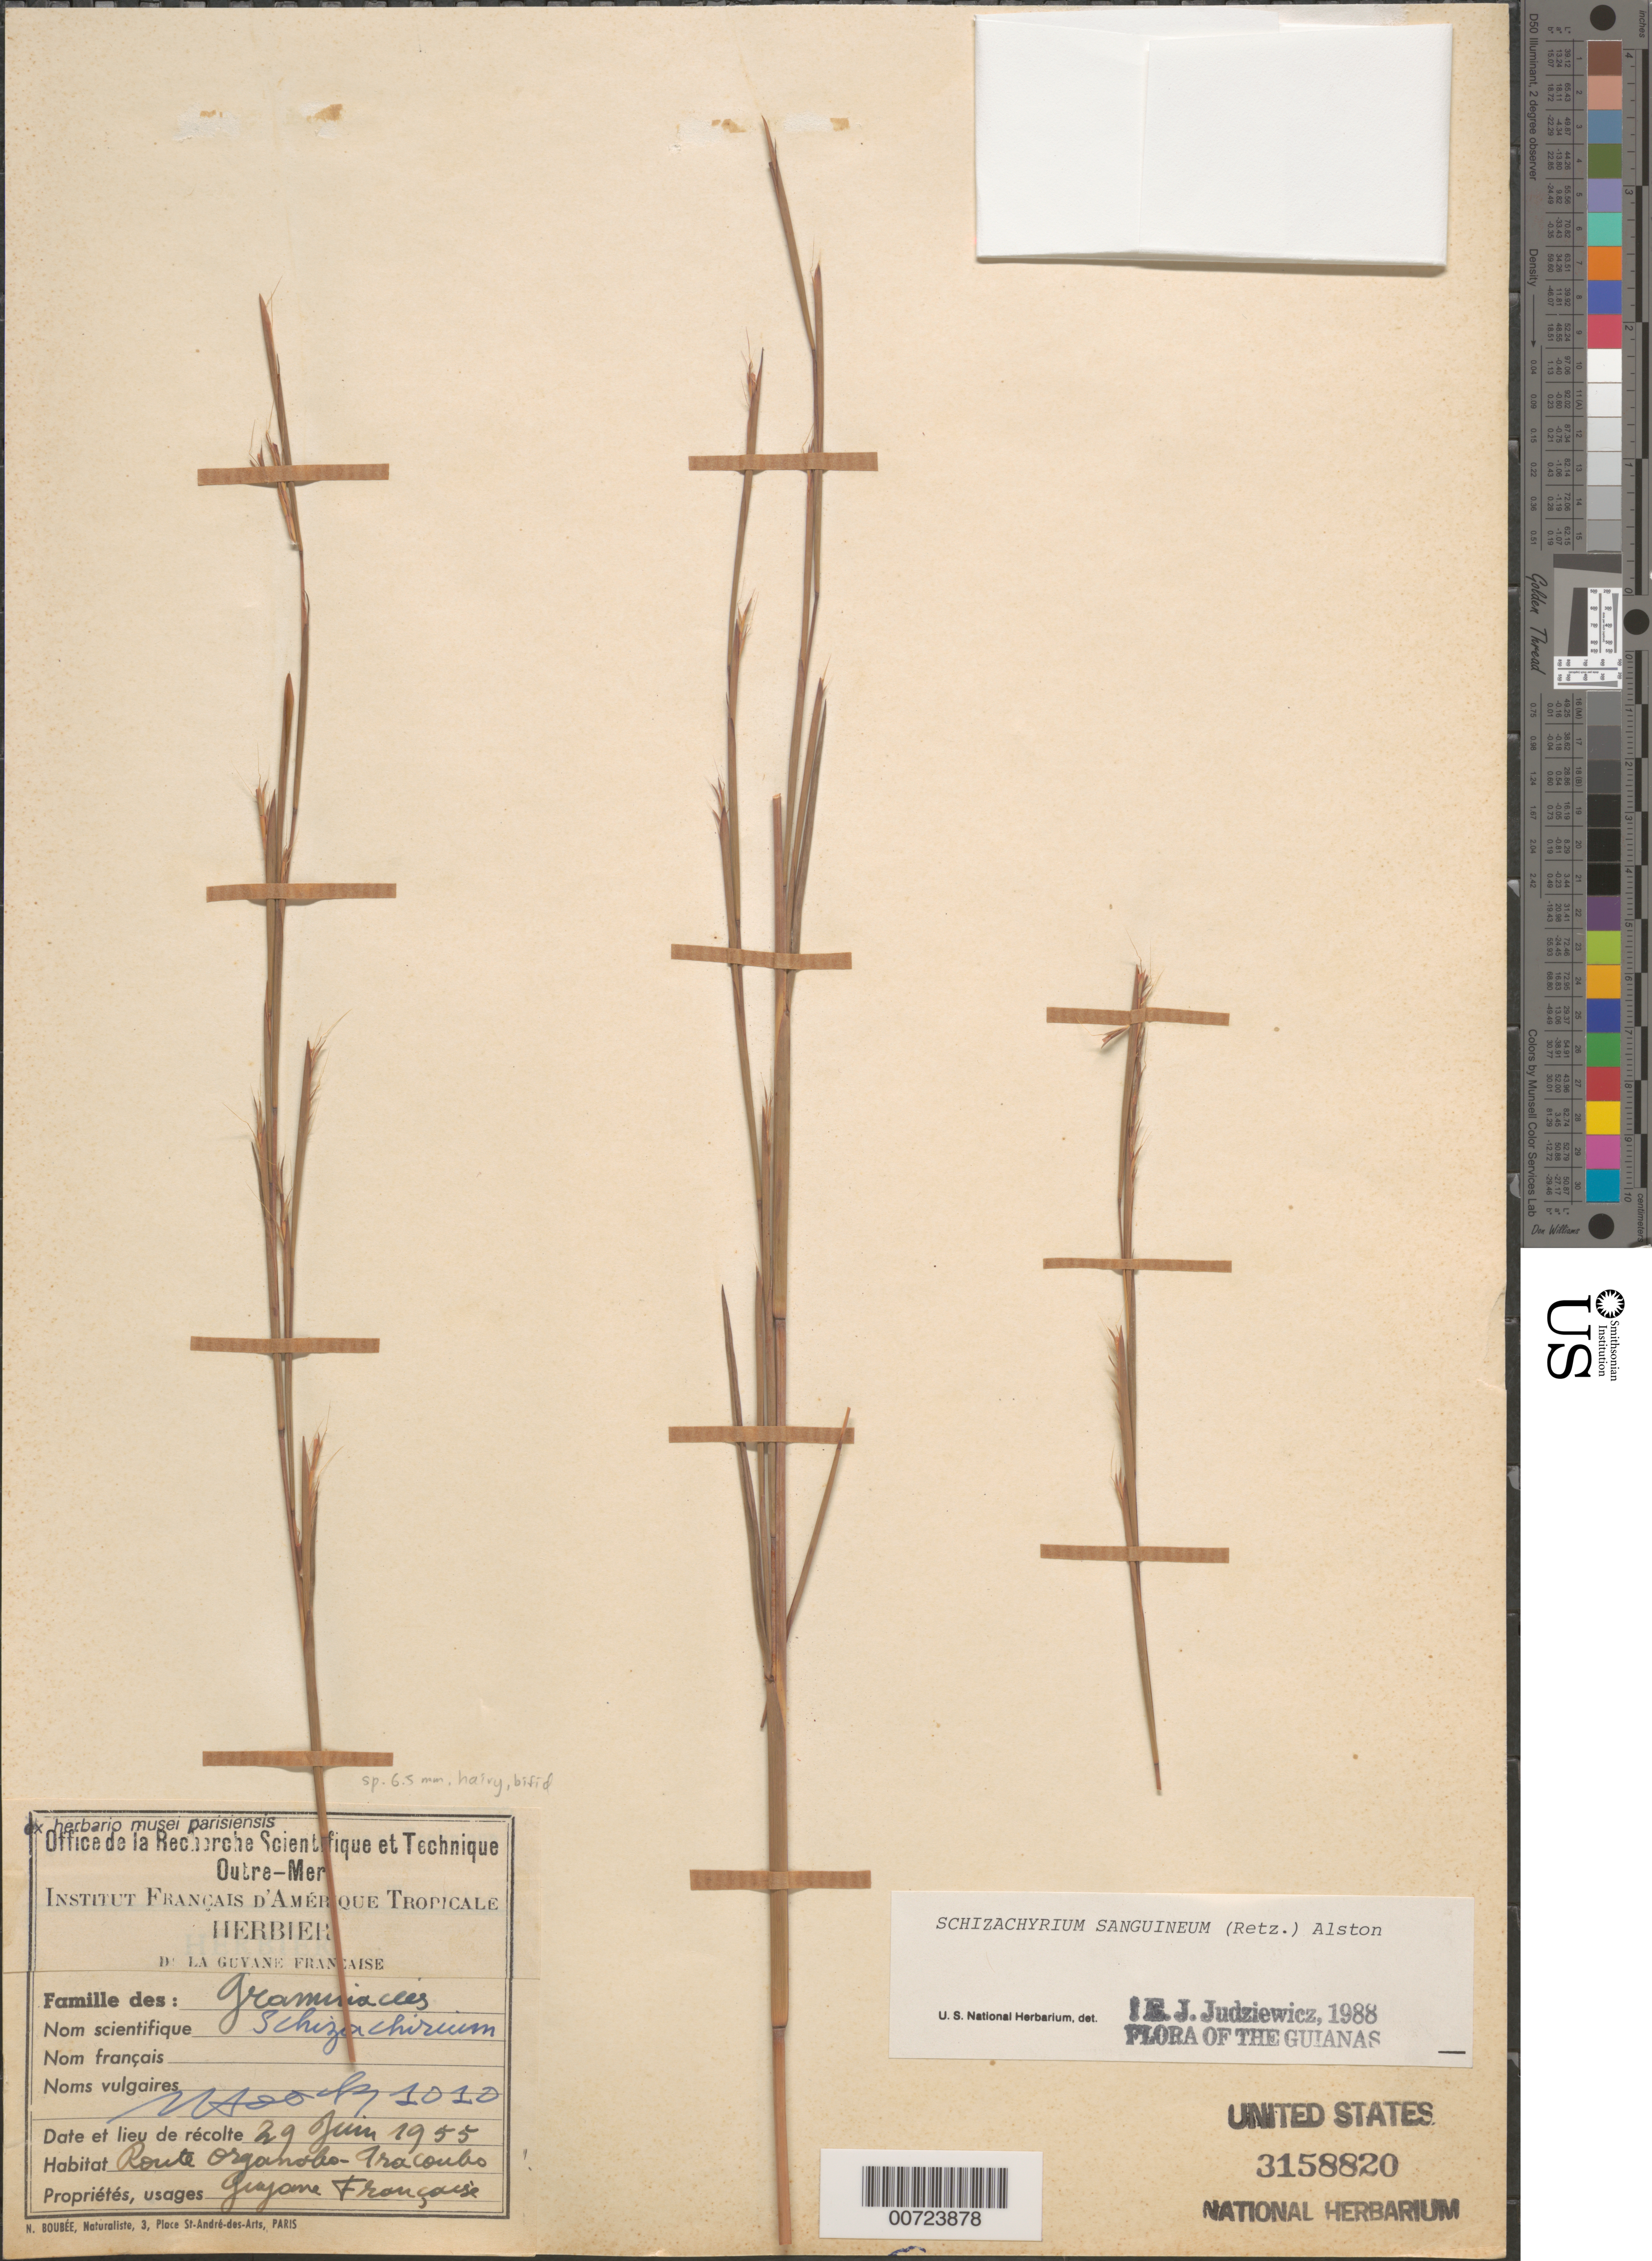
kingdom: Plantae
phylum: Tracheophyta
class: Liliopsida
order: Poales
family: Poaceae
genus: Schizachyrium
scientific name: Schizachyrium sanguineum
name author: (Retz.) Alston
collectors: J. Hoock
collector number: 1010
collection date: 1955-06-29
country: French Guiana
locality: Route Organabo - Iracoubo. Guyane Française.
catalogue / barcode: US 3158820